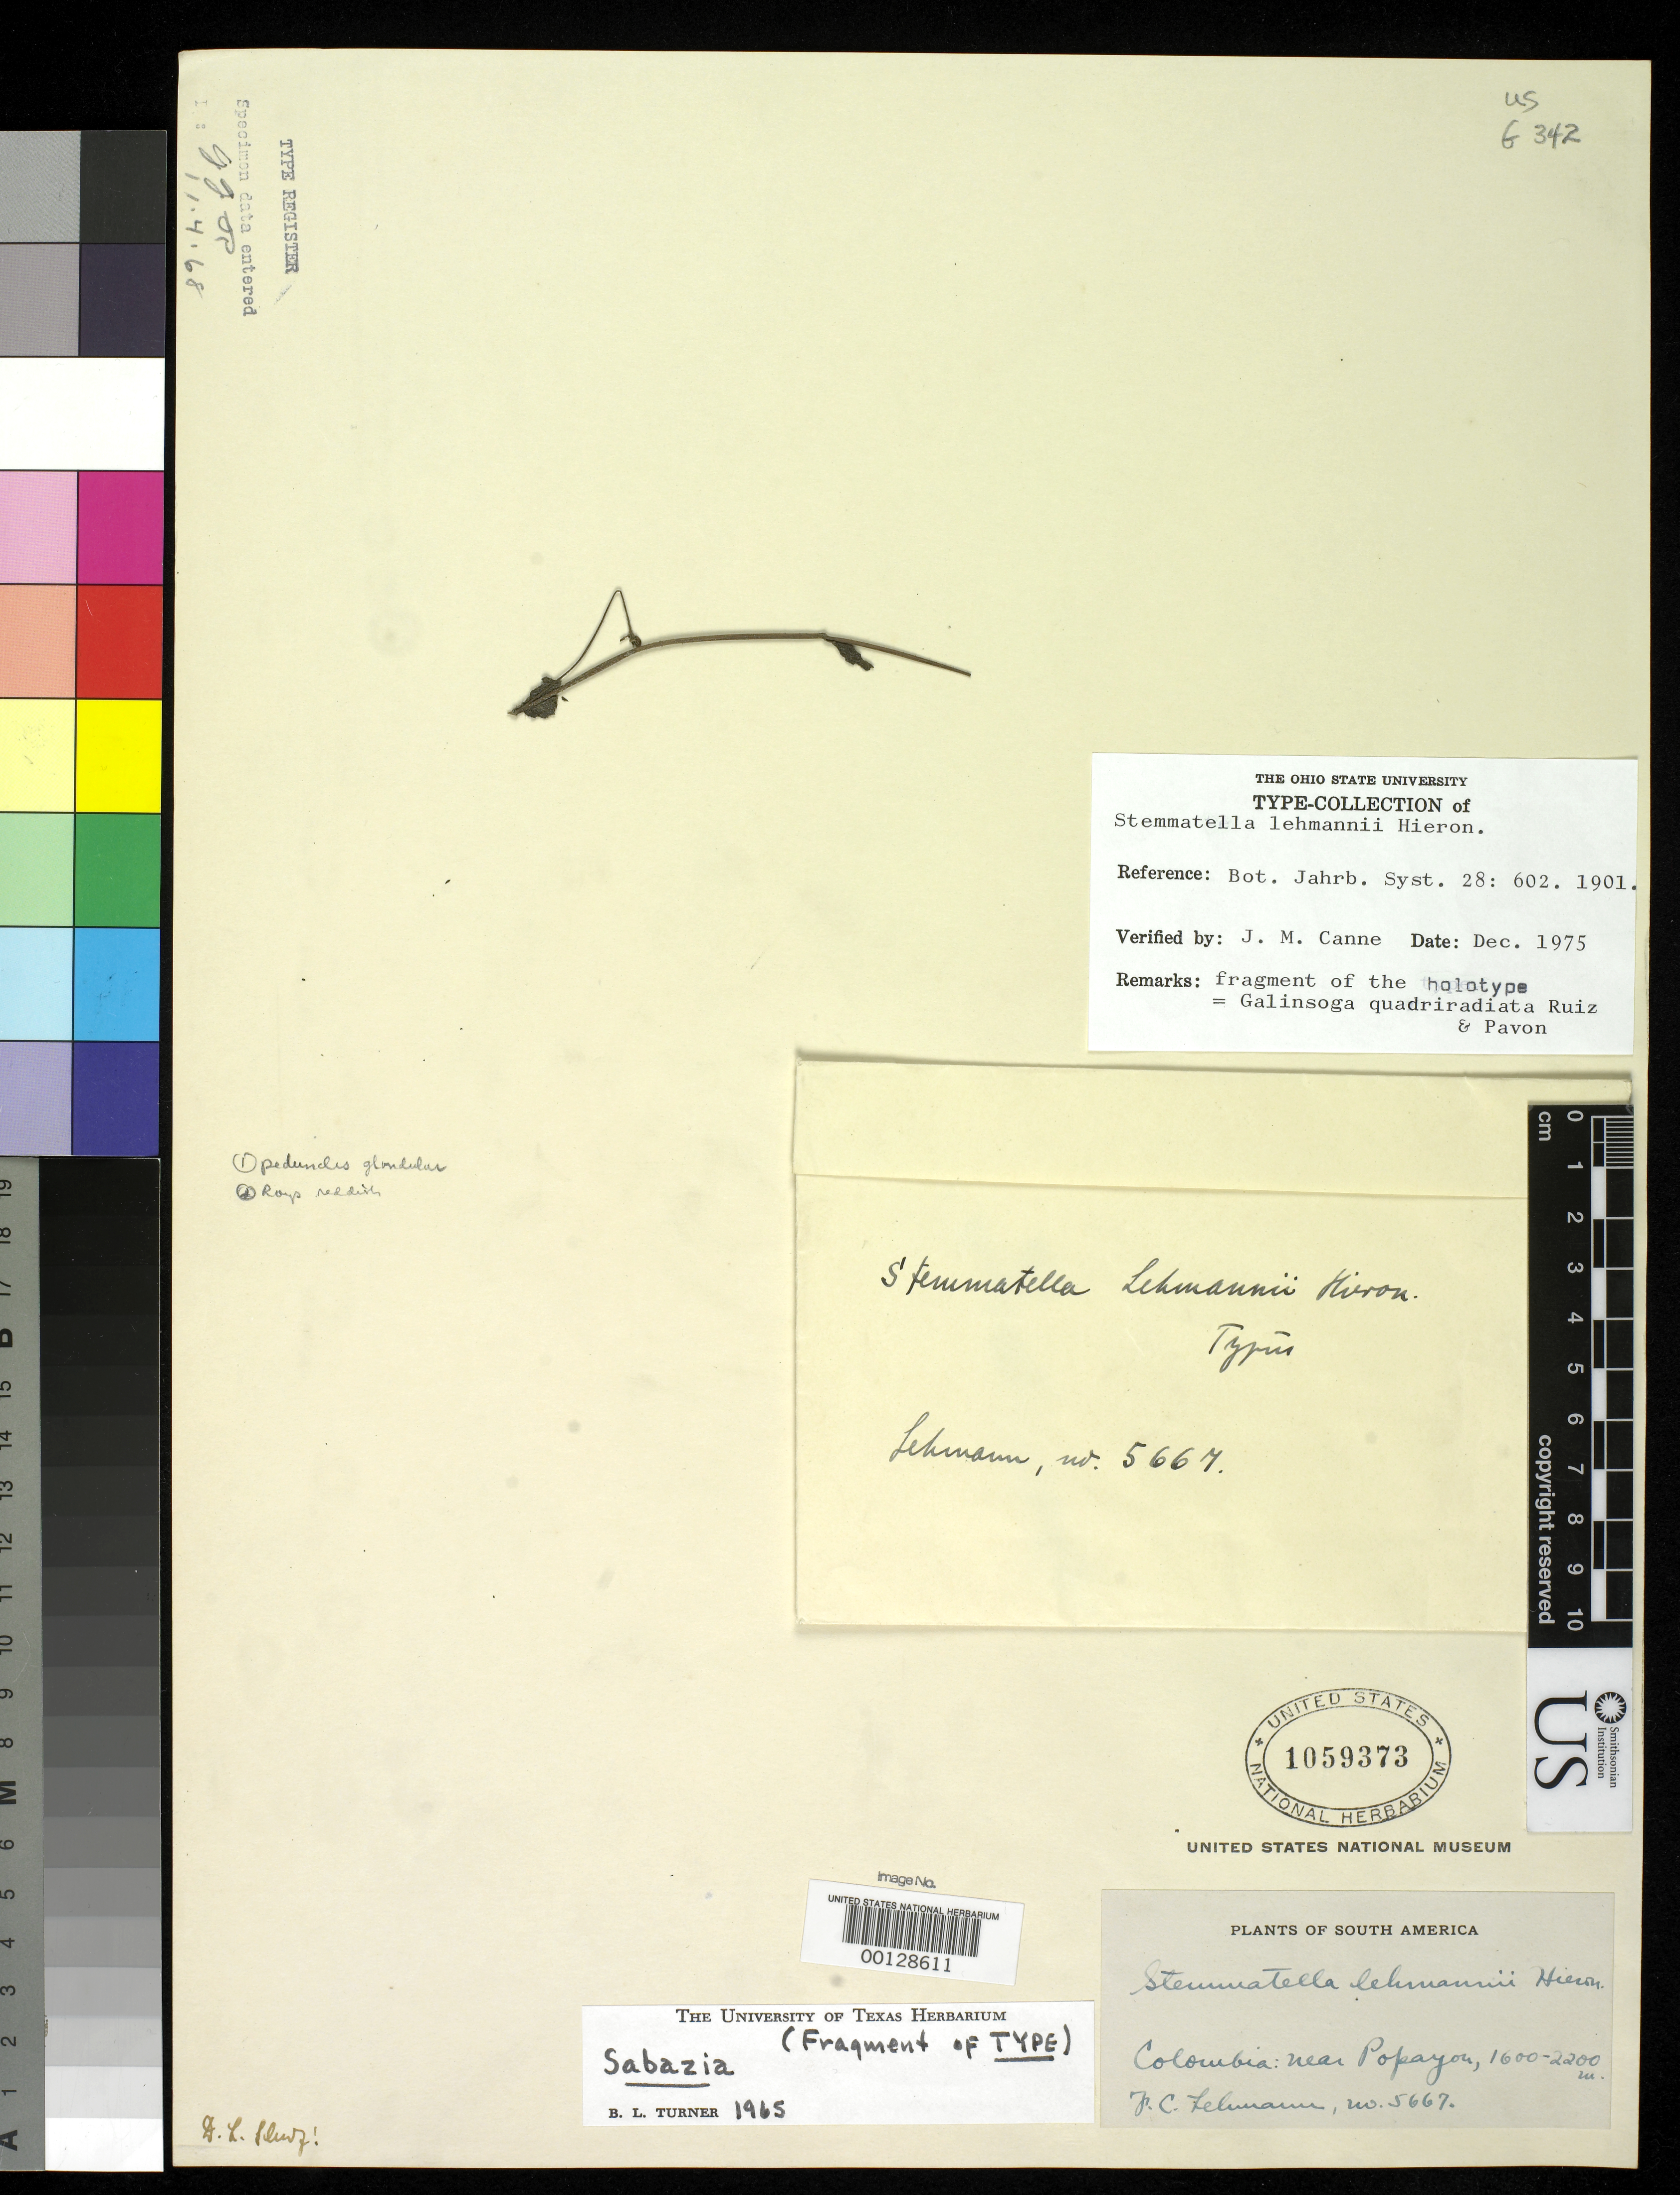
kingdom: Plantae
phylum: Tracheophyta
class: Magnoliopsida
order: Asterales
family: Asteraceae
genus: Stemmatella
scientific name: Stemmatella lehmannii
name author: Hieron.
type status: Isotype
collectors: F. C. Lehmann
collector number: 5667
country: Colombia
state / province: Cauca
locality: Popayan.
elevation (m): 1600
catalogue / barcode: US 1059373